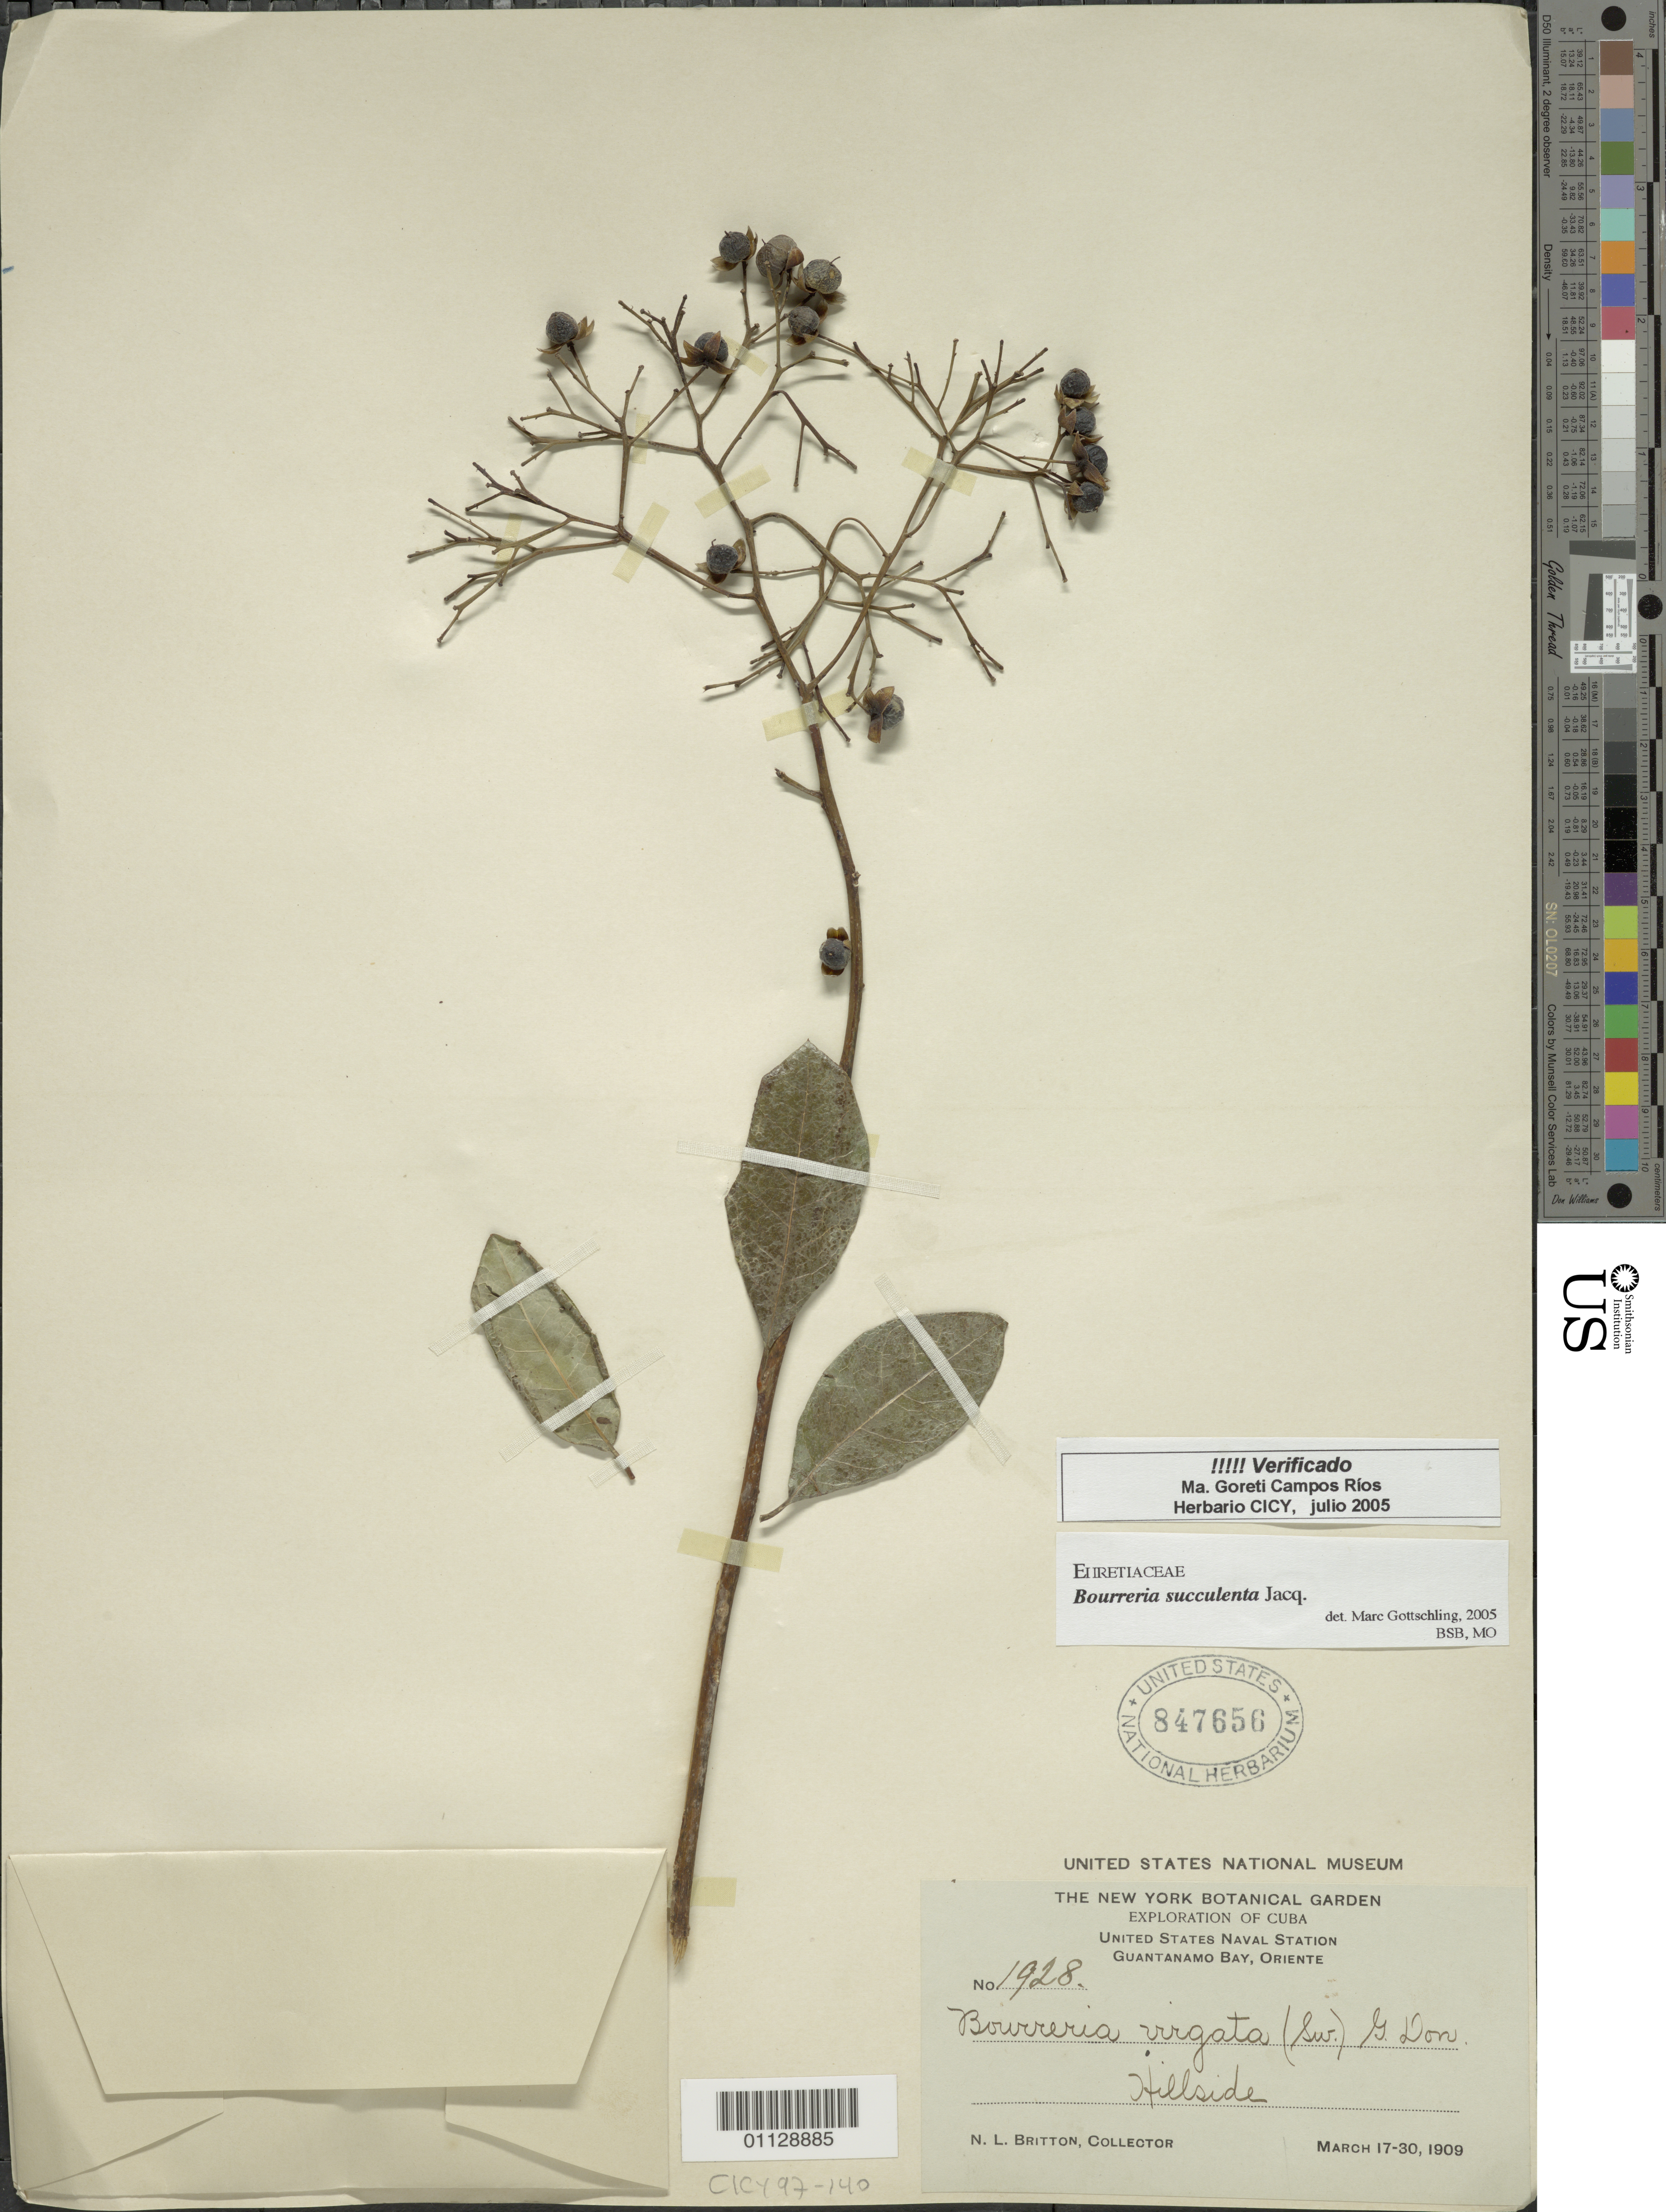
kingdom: Plantae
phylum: Tracheophyta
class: Magnoliopsida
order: Boraginales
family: Ehretiaceae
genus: Bourreria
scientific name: Bourreria virgata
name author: (Sw.) G. Don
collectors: N. Britton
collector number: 1928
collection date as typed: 17 Mar 1909 to 30 Mar 1909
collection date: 1909-03-17/1909-03-30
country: Cuba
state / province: Guantánamo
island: Cuba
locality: Hillside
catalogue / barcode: US 847656